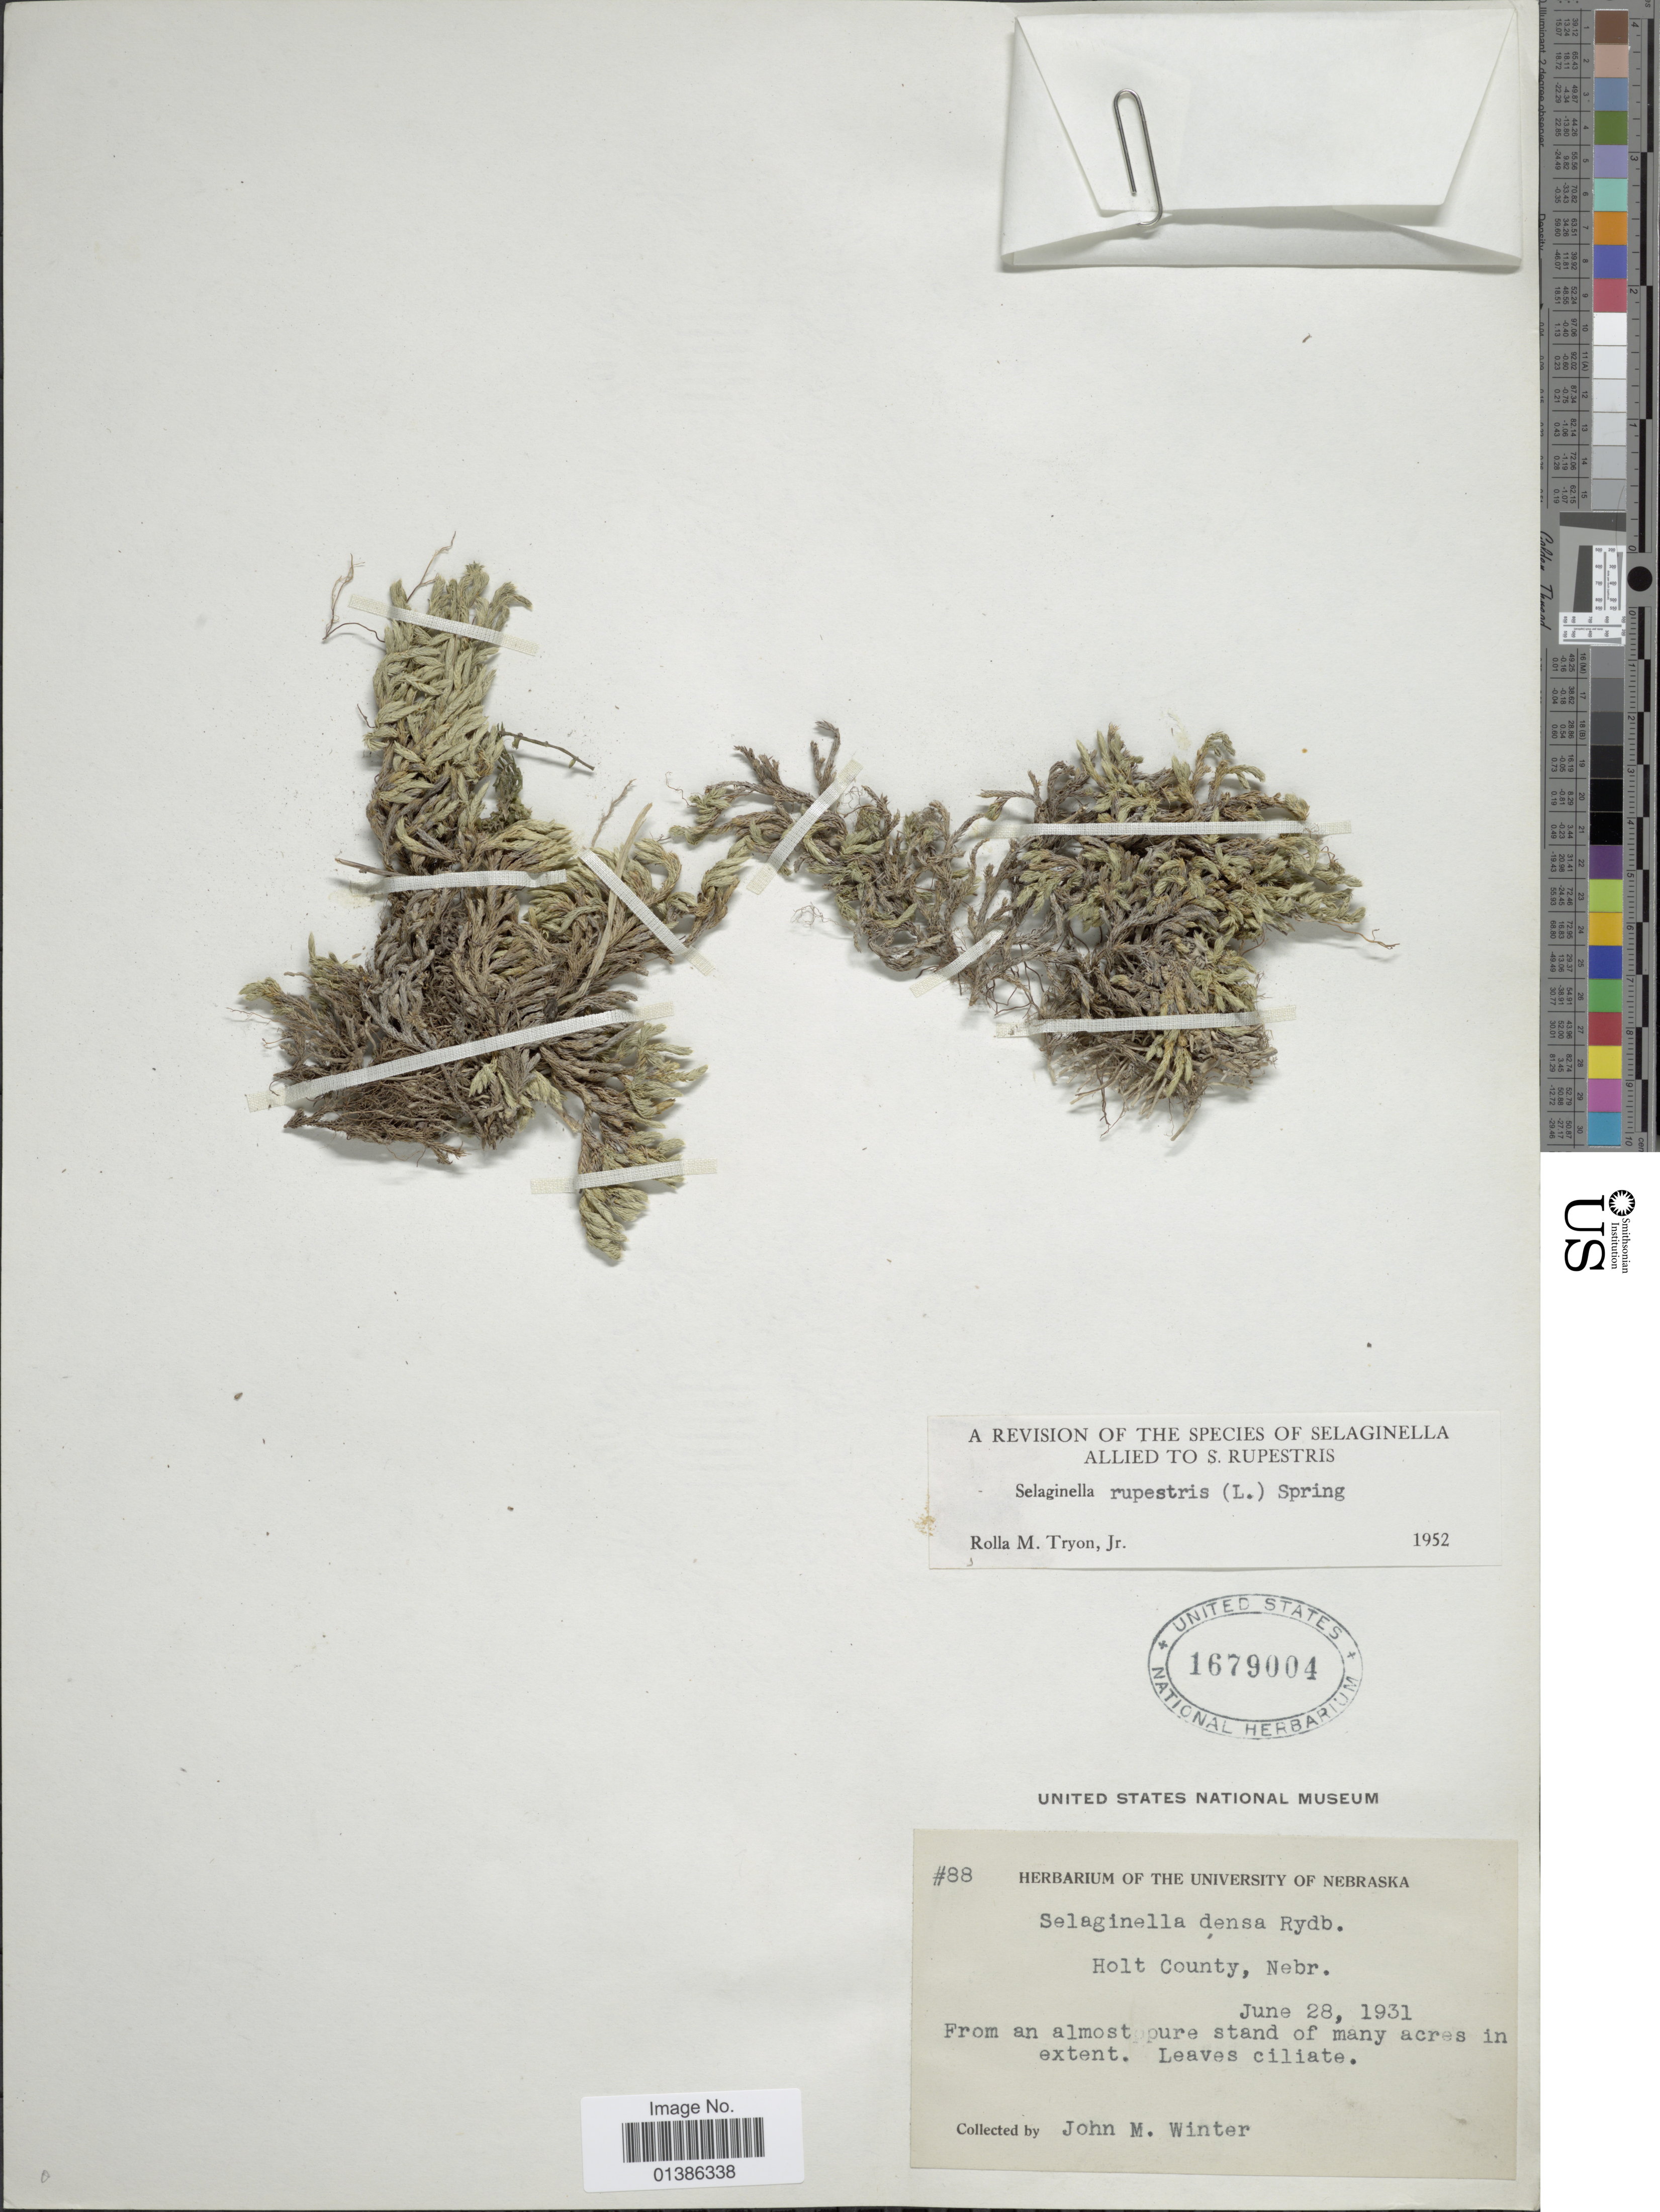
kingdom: Plantae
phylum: Tracheophyta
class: Lycopodiopsida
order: Selaginellales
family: Selaginellaceae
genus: Selaginella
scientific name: Selaginella rupestris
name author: (L.) Spring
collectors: J. M. Winter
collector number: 88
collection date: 1931-06-28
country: United States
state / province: Nebraska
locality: Holt County.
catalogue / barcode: US 1679004